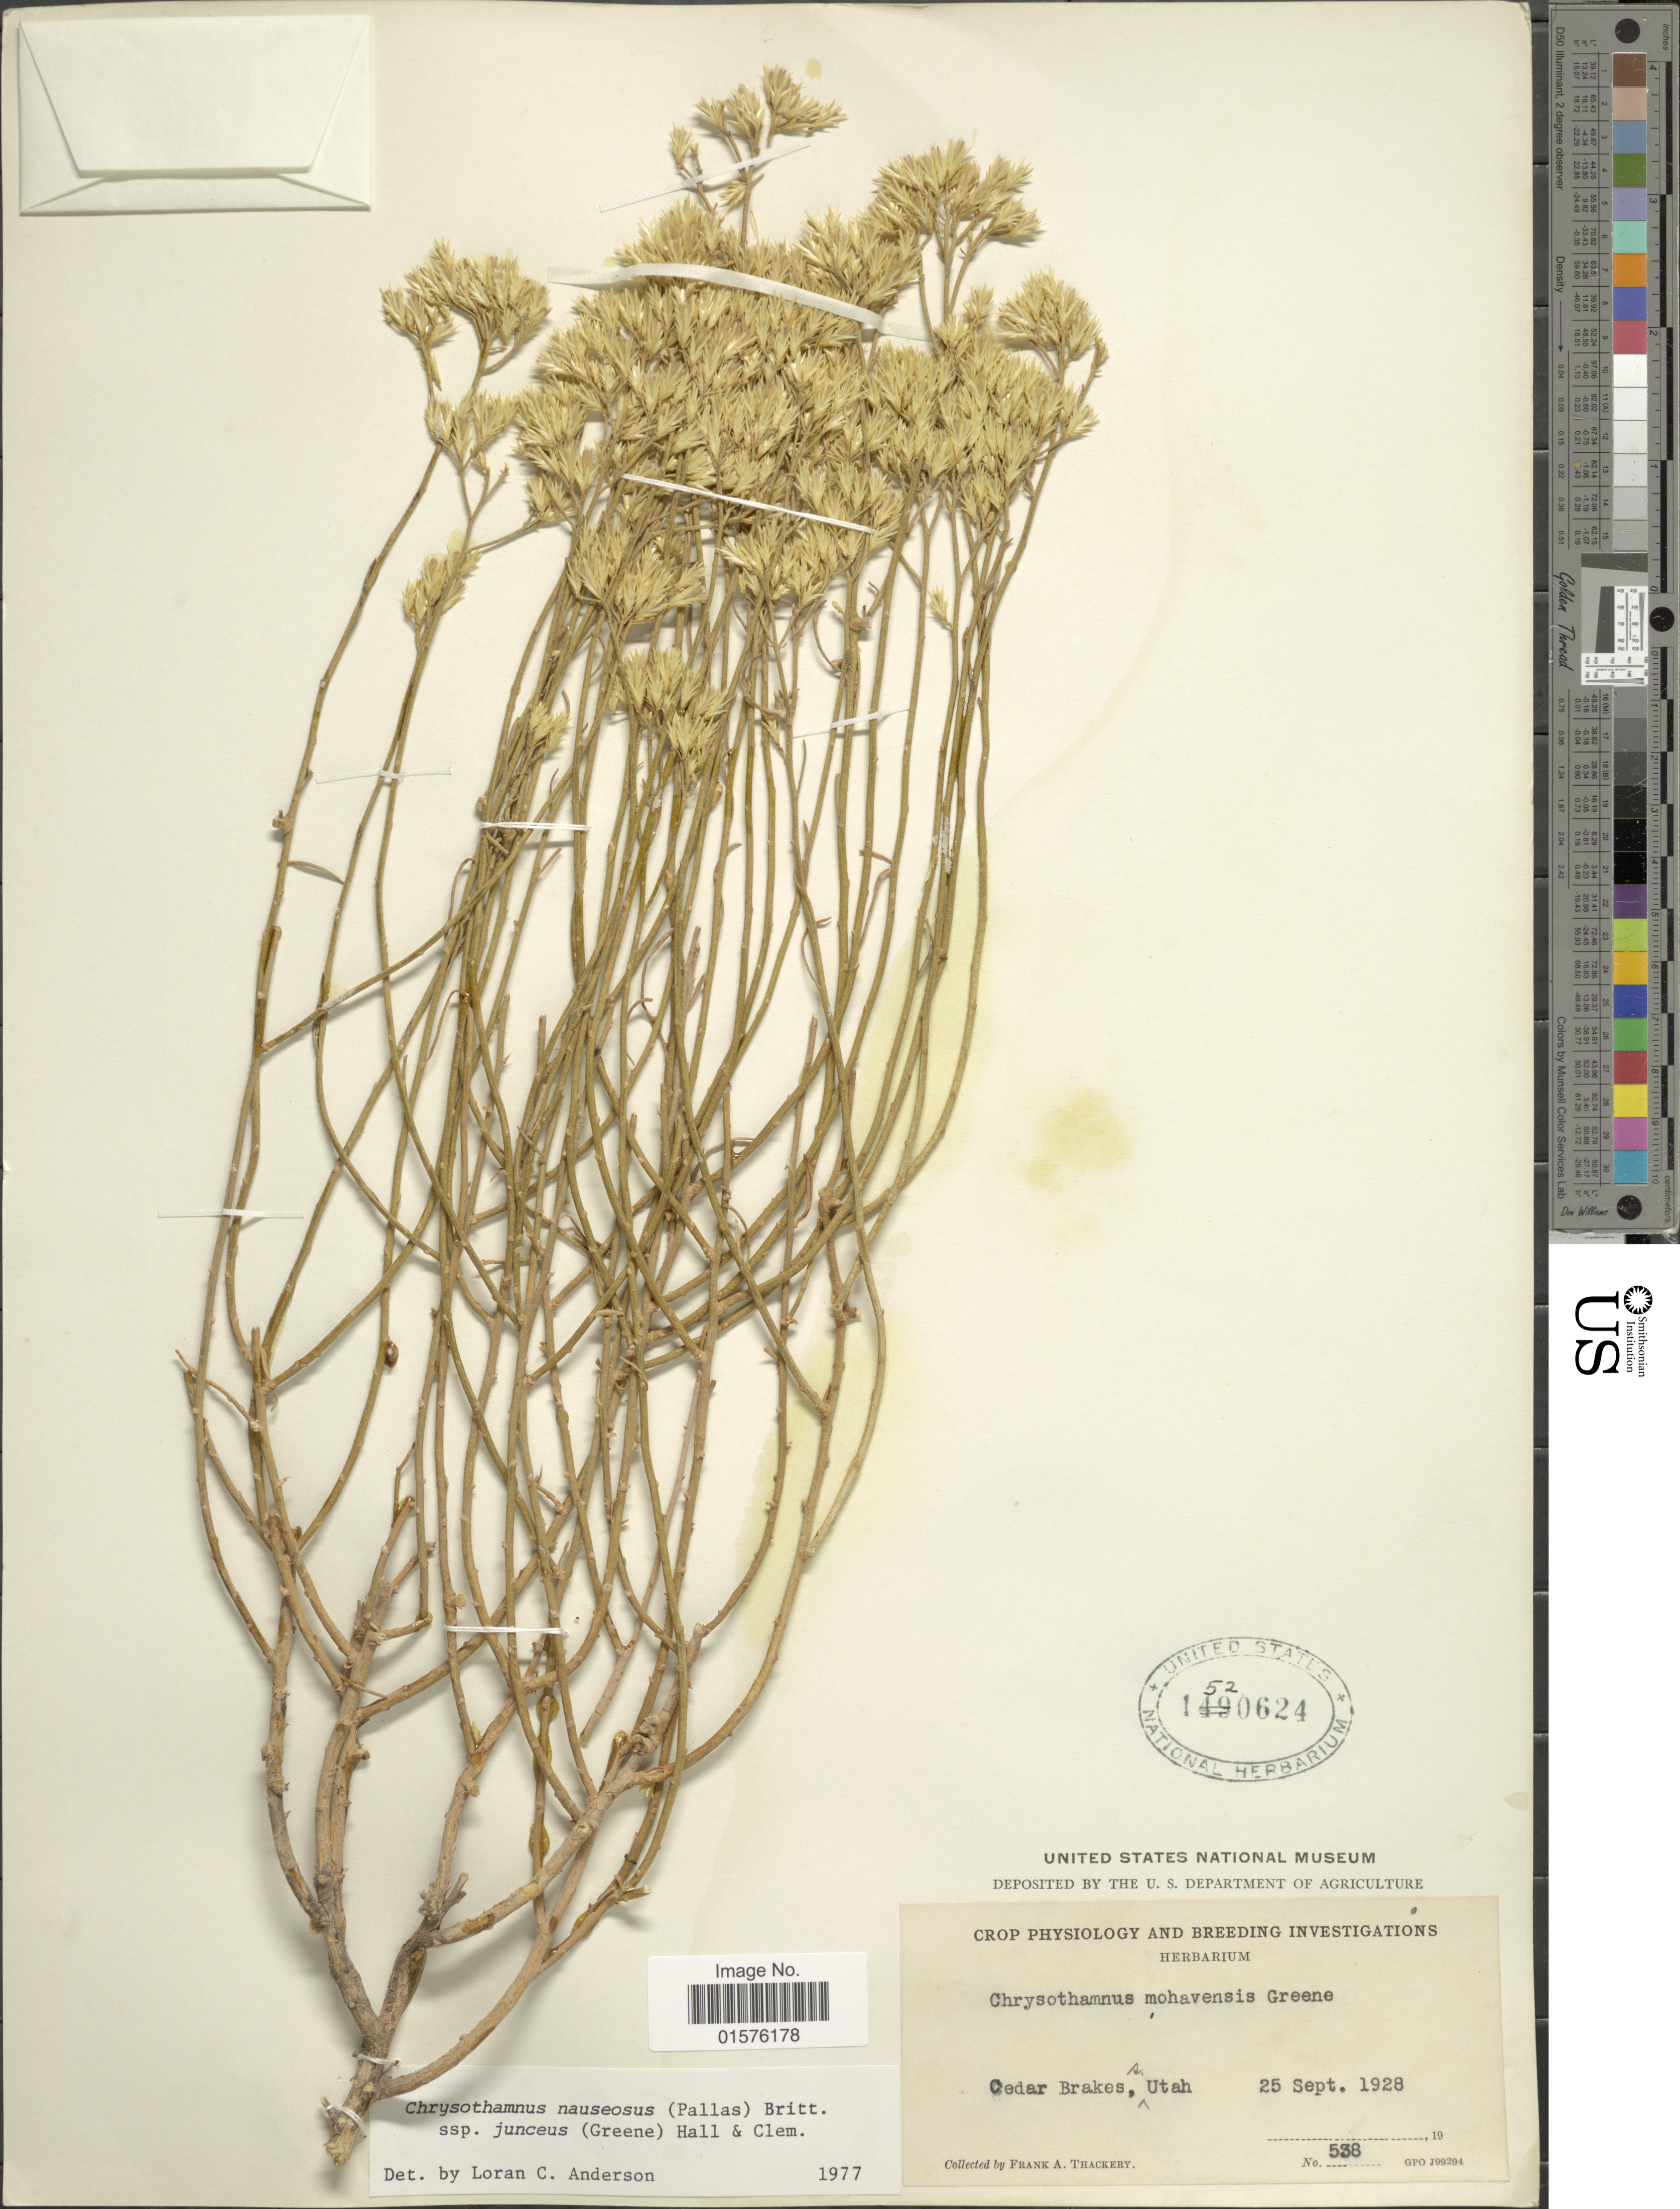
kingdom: Plantae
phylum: Tracheophyta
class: Magnoliopsida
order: Asterales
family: Asteraceae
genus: Ericameria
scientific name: Ericameria nauseosa var. juncea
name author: (S.W. Greene) G.L. Nesom & G.I. Baird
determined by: Urbatsch, Lowell E., Curator (LSU), Louisiana State University (UNITED STATES)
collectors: F. Thackery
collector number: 538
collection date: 1928-09-25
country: United States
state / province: Utah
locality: Cedar Brakes.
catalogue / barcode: US 1520624